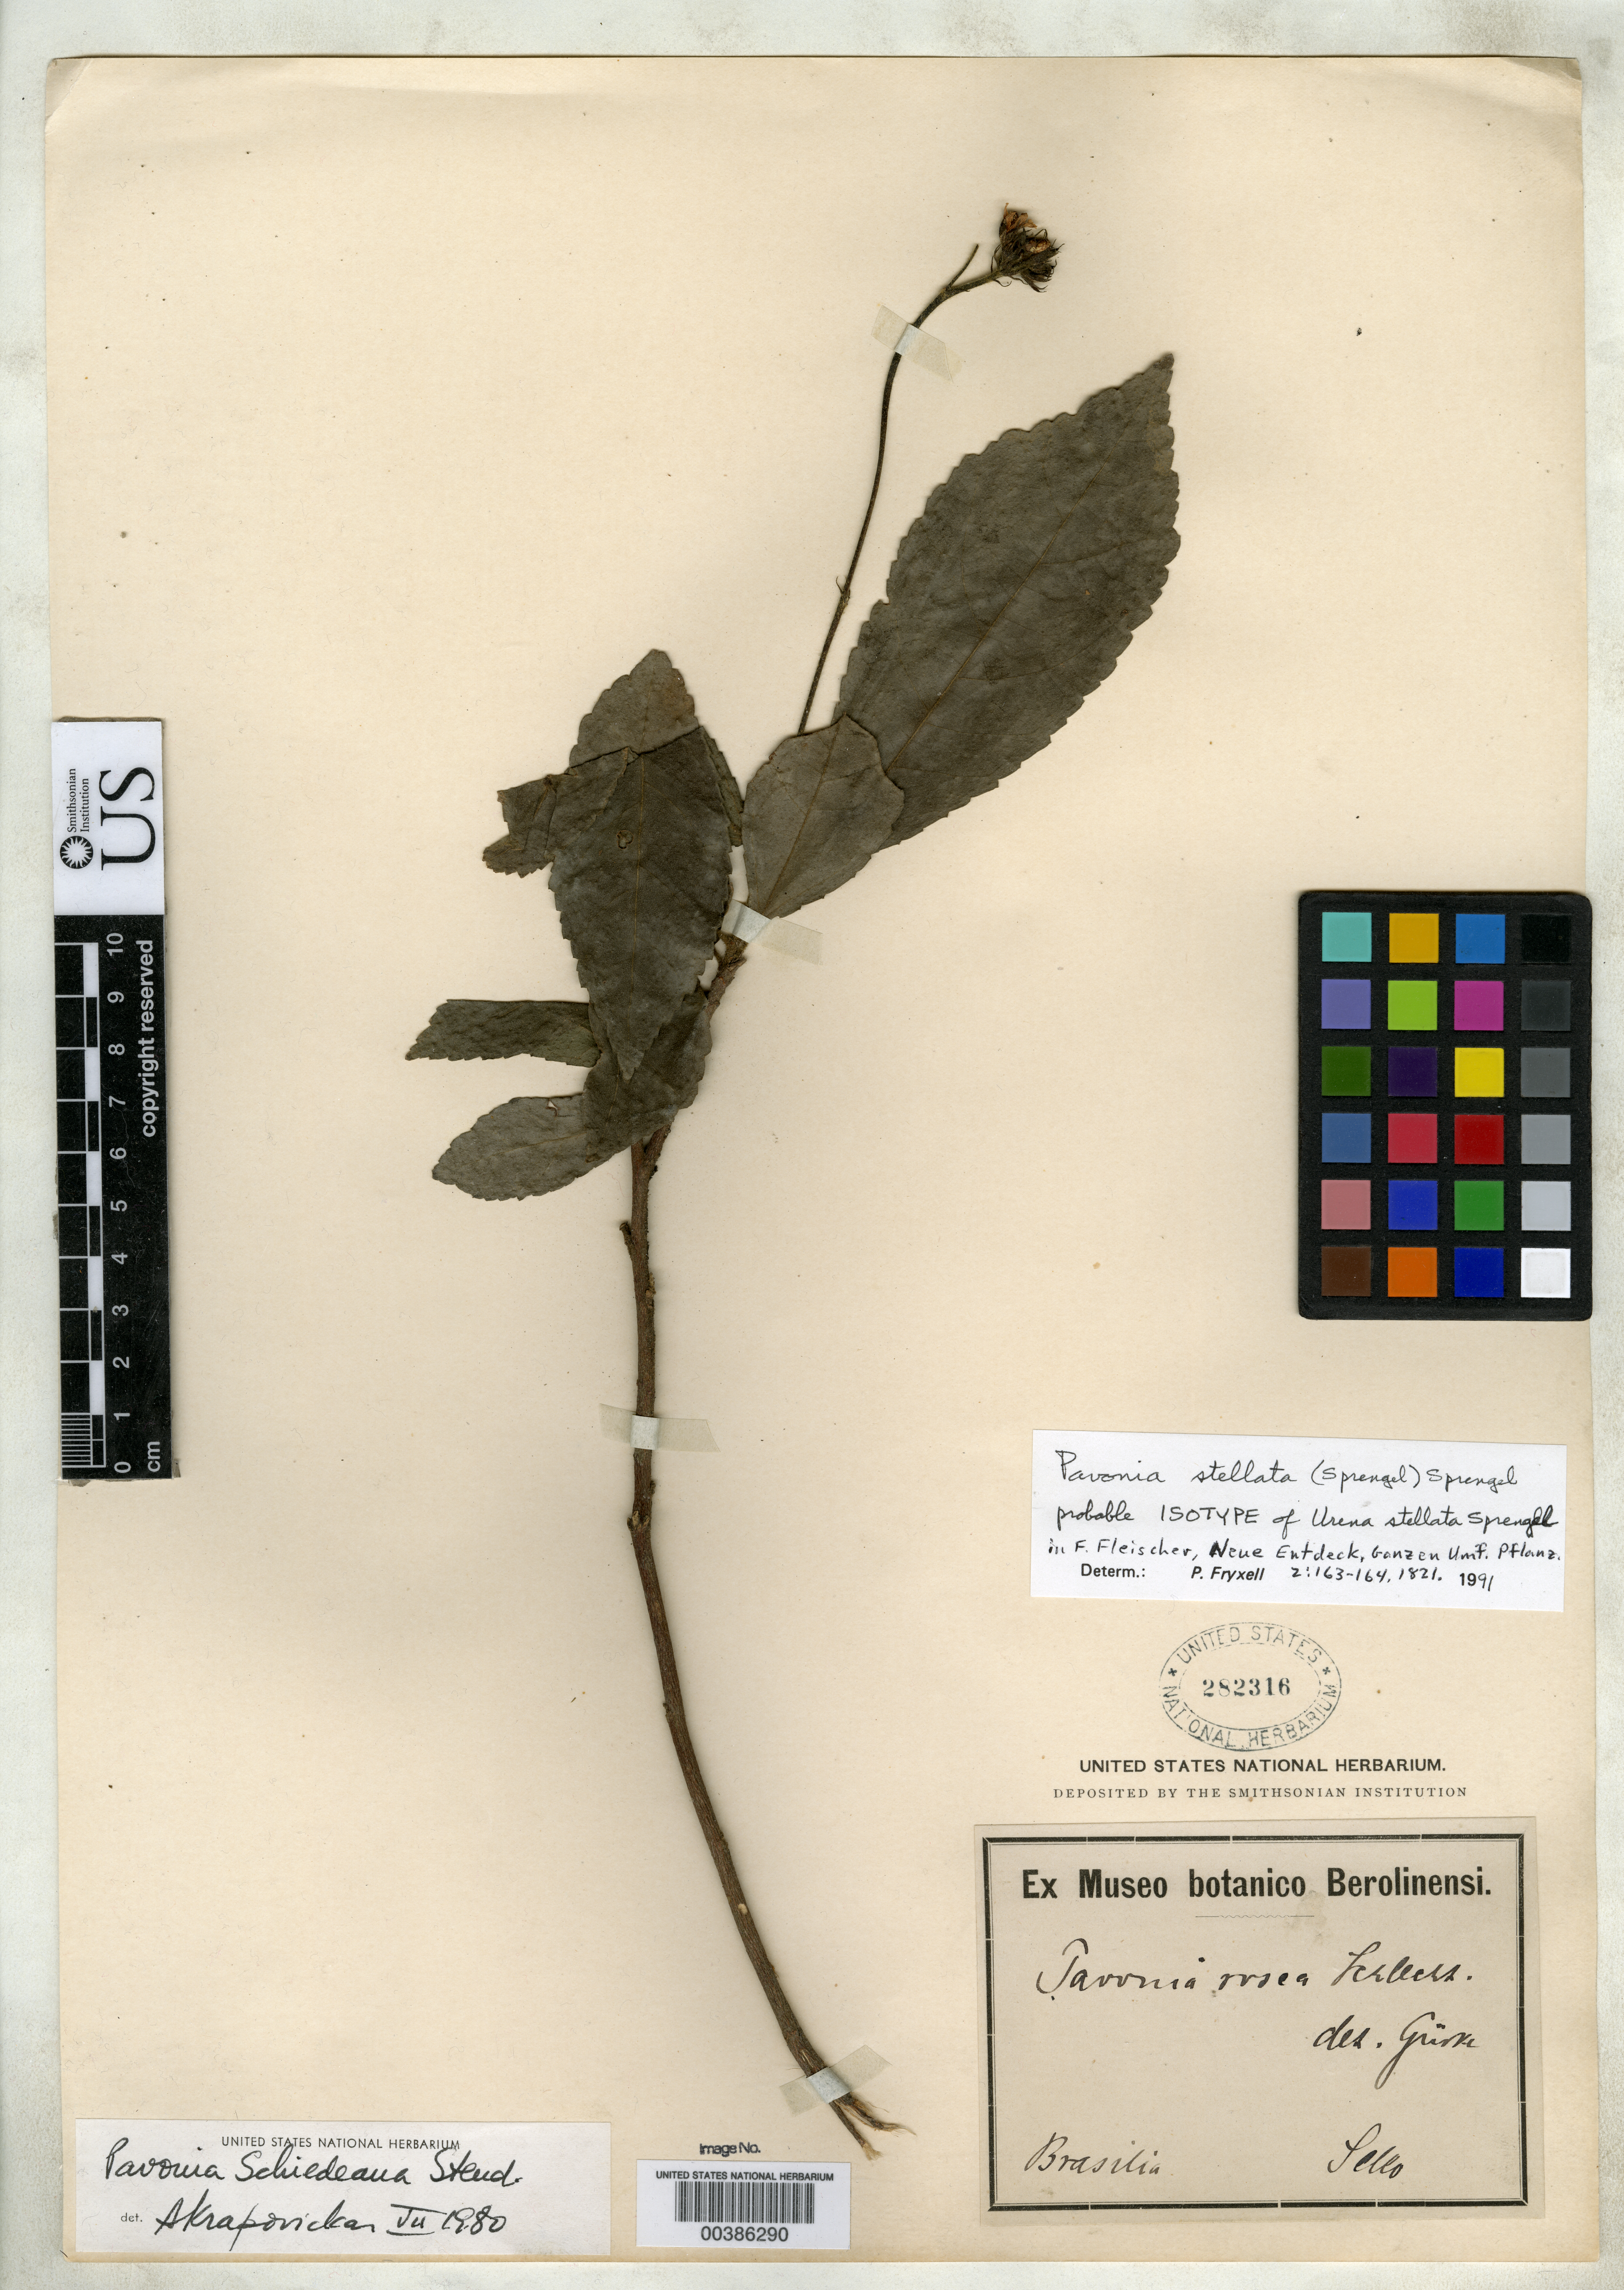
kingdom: Plantae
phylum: Tracheophyta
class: Magnoliopsida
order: Malvales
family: Malvaceae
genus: Urena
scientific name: Urena stellata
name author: Spreng. in F. Fleisch.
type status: Possible Isotype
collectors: F. Sellow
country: Brazil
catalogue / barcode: US 282316